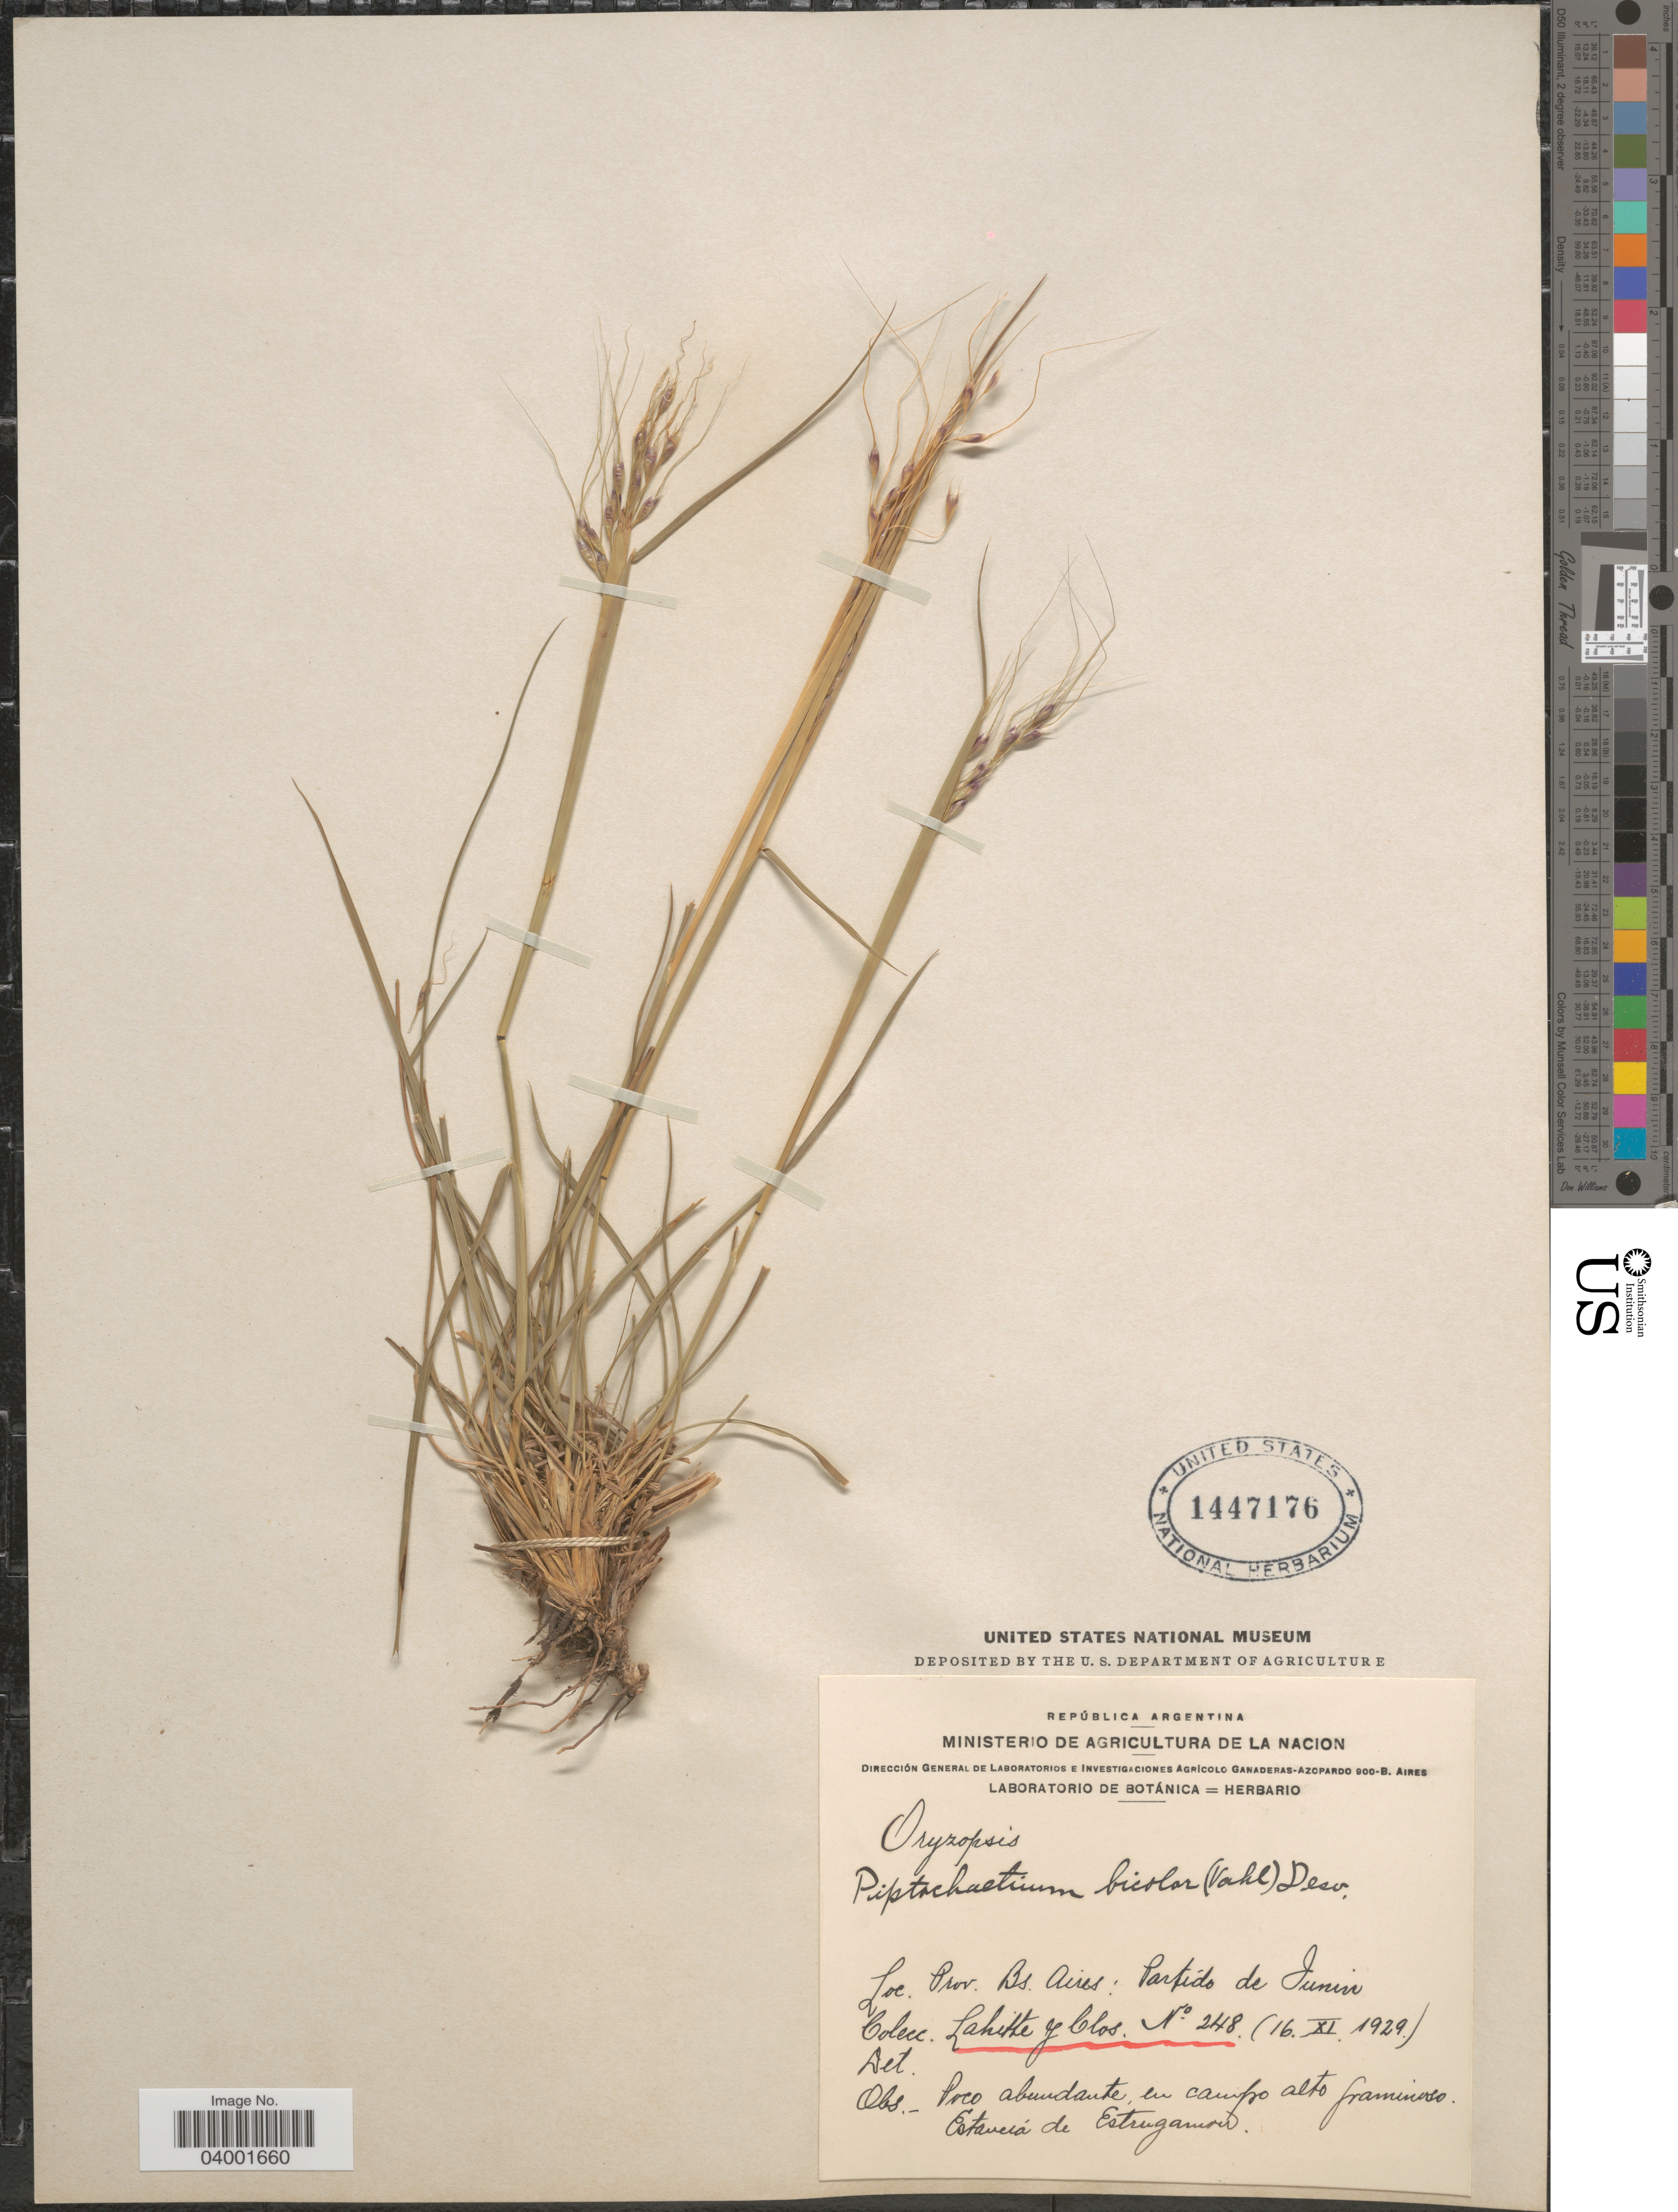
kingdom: Plantae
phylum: Tracheophyta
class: Liliopsida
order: Poales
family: Poaceae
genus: Piptochaetium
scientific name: Piptochaetium bicolor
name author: (Vahl) É. Desv.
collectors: -. Lahitte & Clos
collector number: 248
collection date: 1929-11-16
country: Argentina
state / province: Buenos Aires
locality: Partido de Junin. Estancia de Estrugamon.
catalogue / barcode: US 1447176